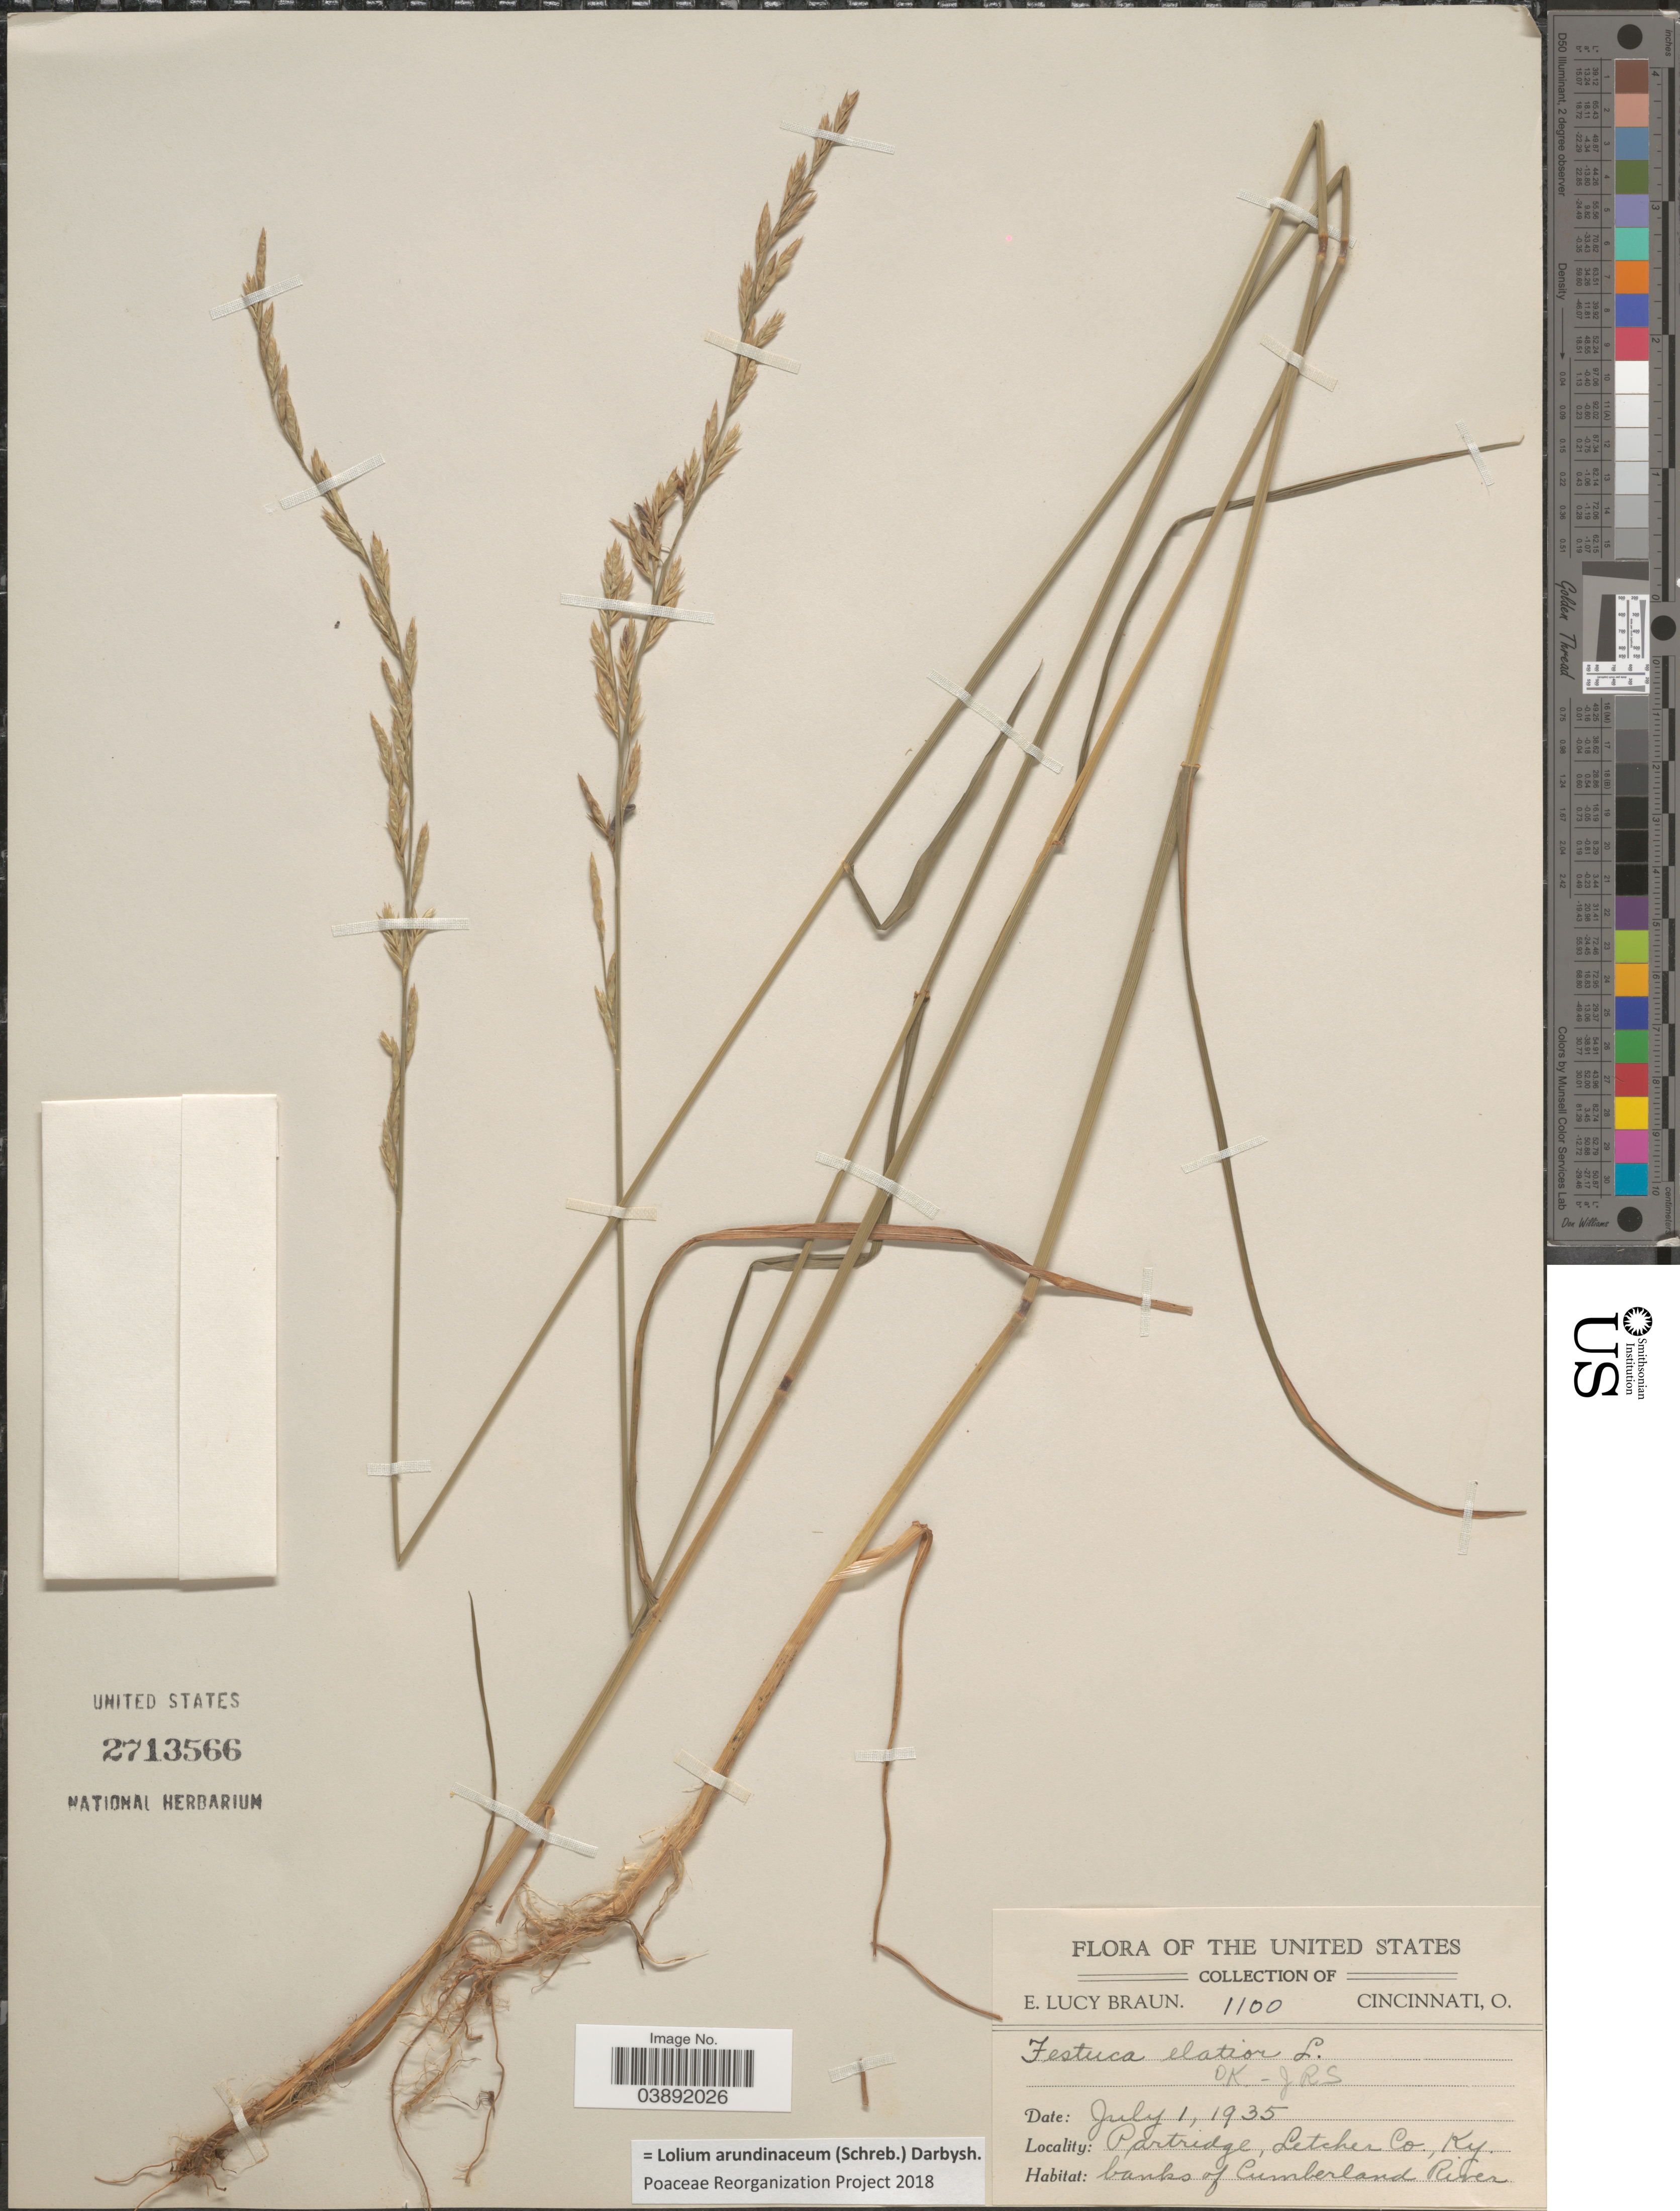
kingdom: Plantae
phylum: Tracheophyta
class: Liliopsida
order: Poales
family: Poaceae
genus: Lolium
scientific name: Lolium arundinaceum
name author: (Schreb.) Darbysh.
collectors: E. L. Braun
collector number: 1100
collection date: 1935-07-01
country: United States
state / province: Kentucky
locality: Partridge, Letcher Co. Banks of Cumberland River.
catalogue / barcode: US 2713566